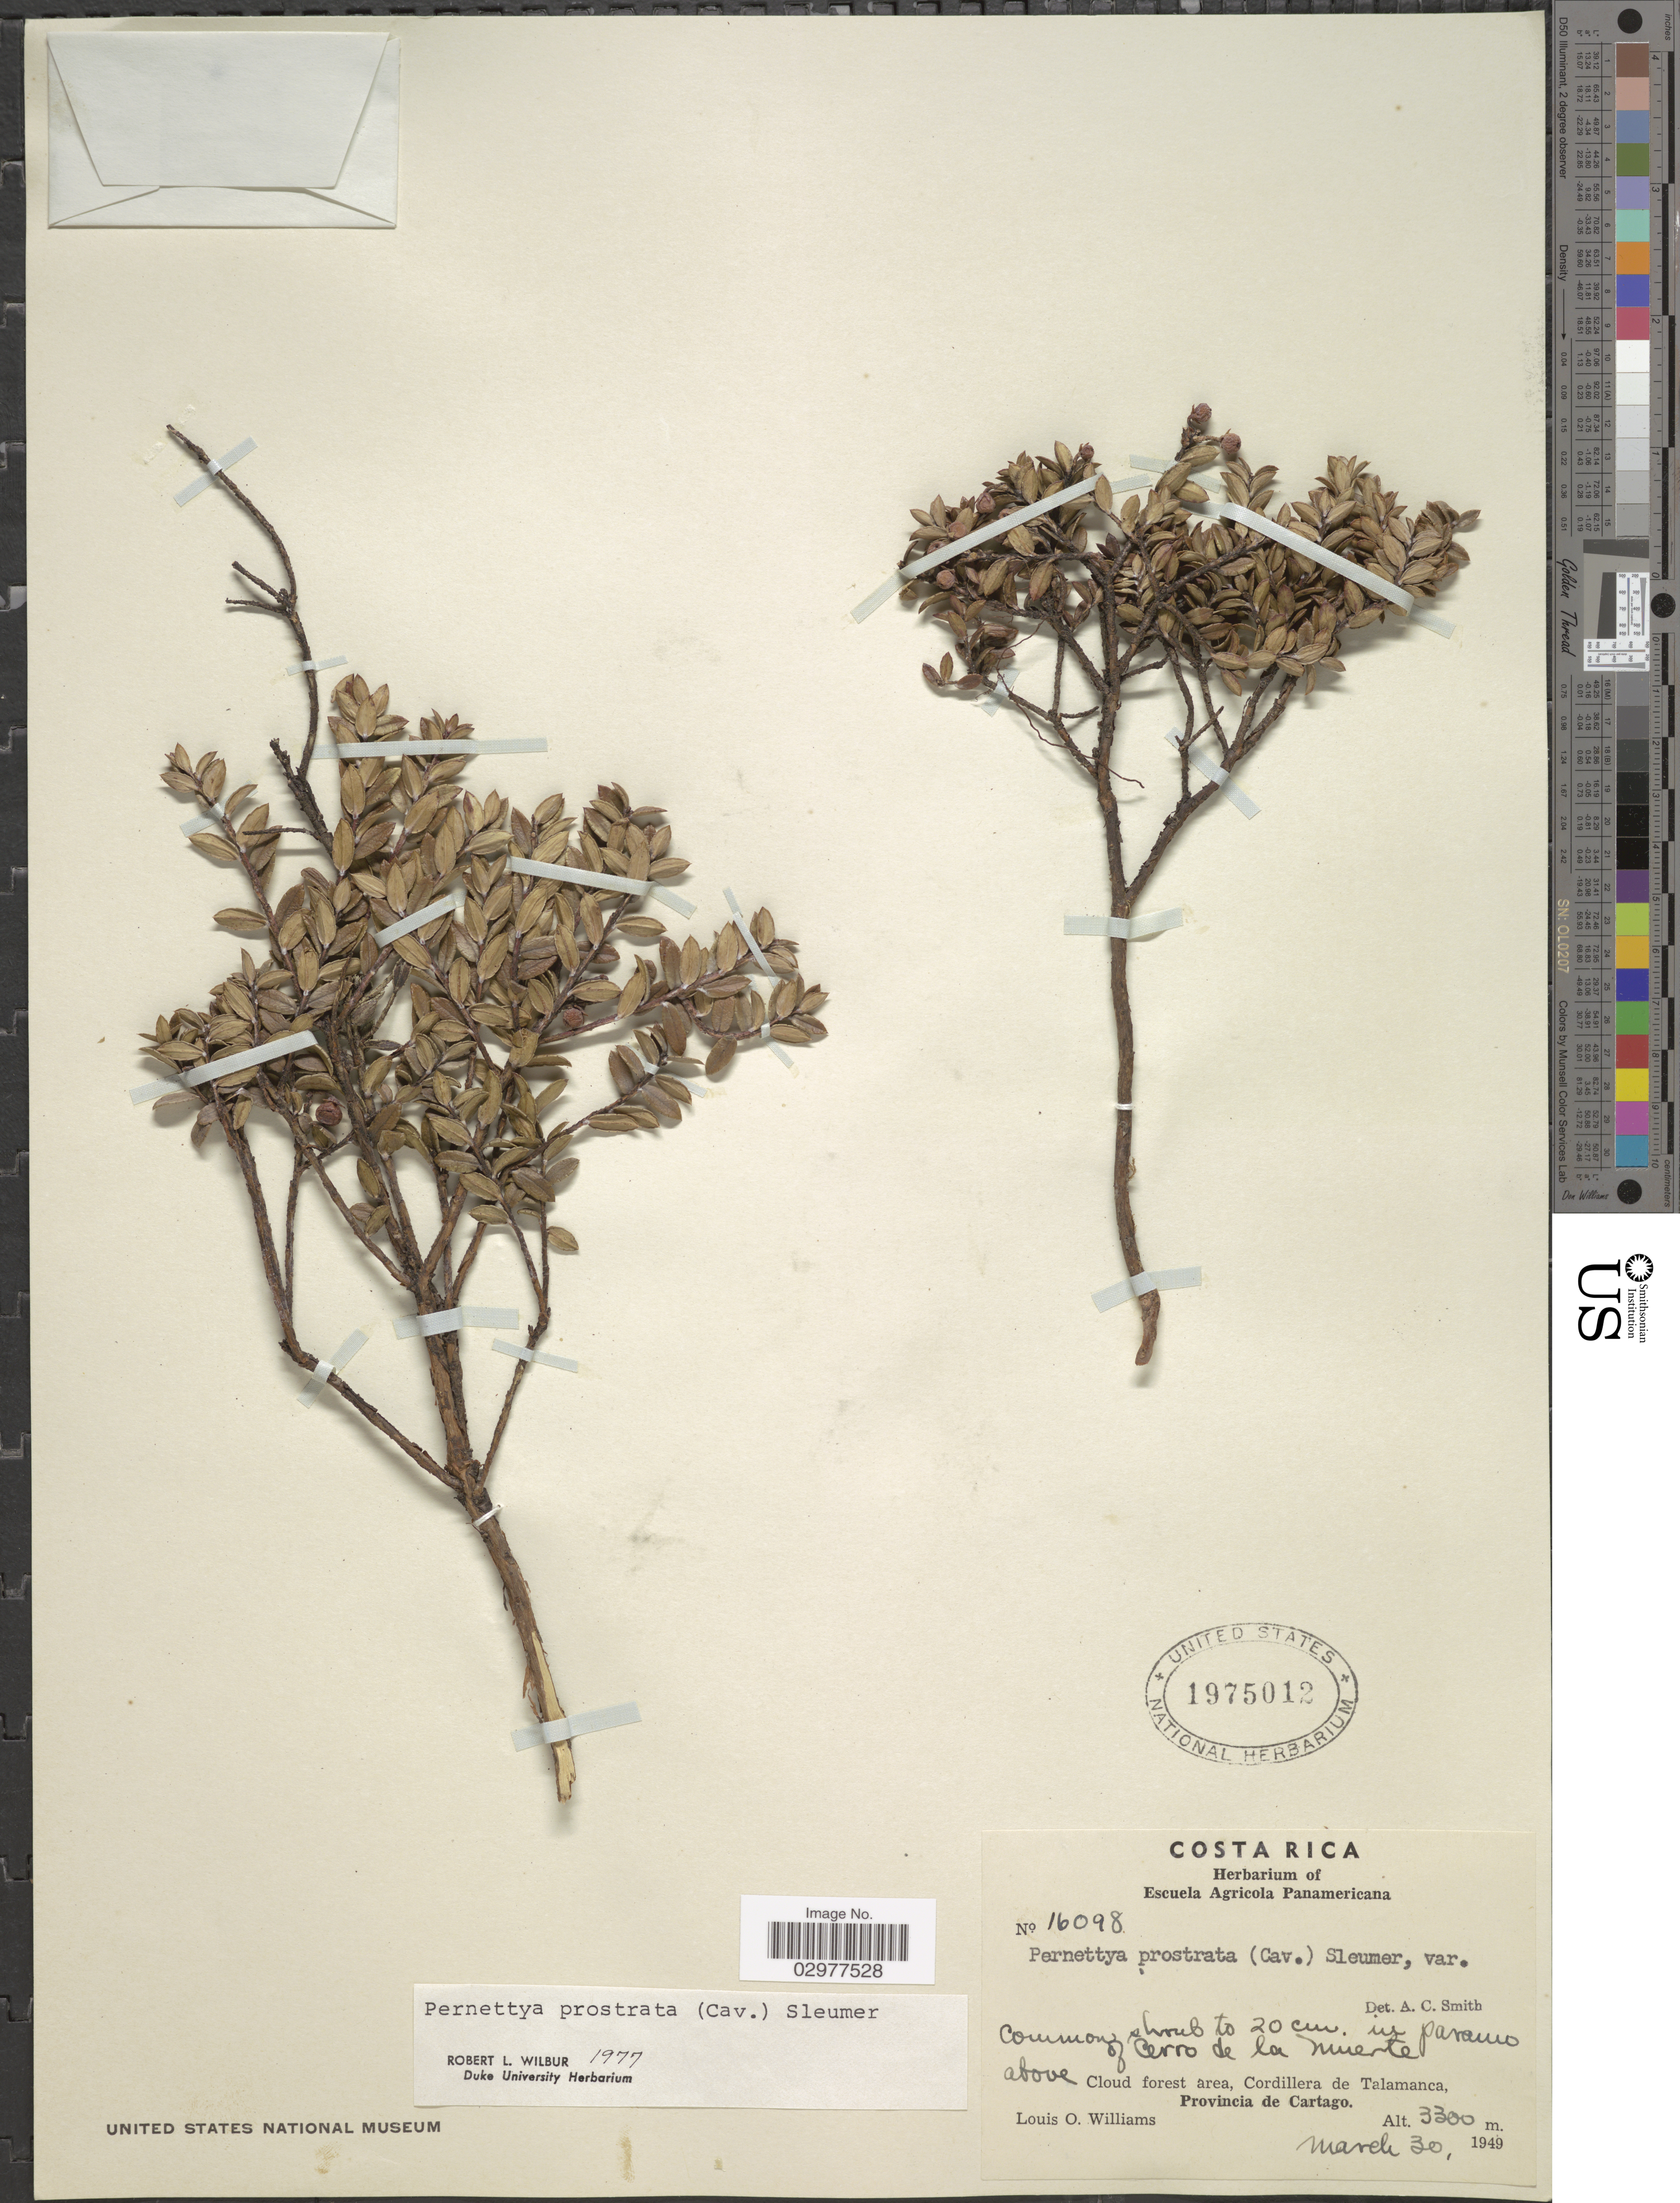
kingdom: Plantae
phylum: Tracheophyta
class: Magnoliopsida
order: Ericales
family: Ericaceae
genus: Pernettya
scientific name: Pernettya prostrata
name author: (Cav.) DC.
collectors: L. O. Williams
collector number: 16098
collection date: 1949-03-30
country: Costa Rica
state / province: Cartago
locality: In paramo of Cerro de la Muerte, above Cloud forest area, Cordillera de Talamanca.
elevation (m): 3300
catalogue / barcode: US 1975012